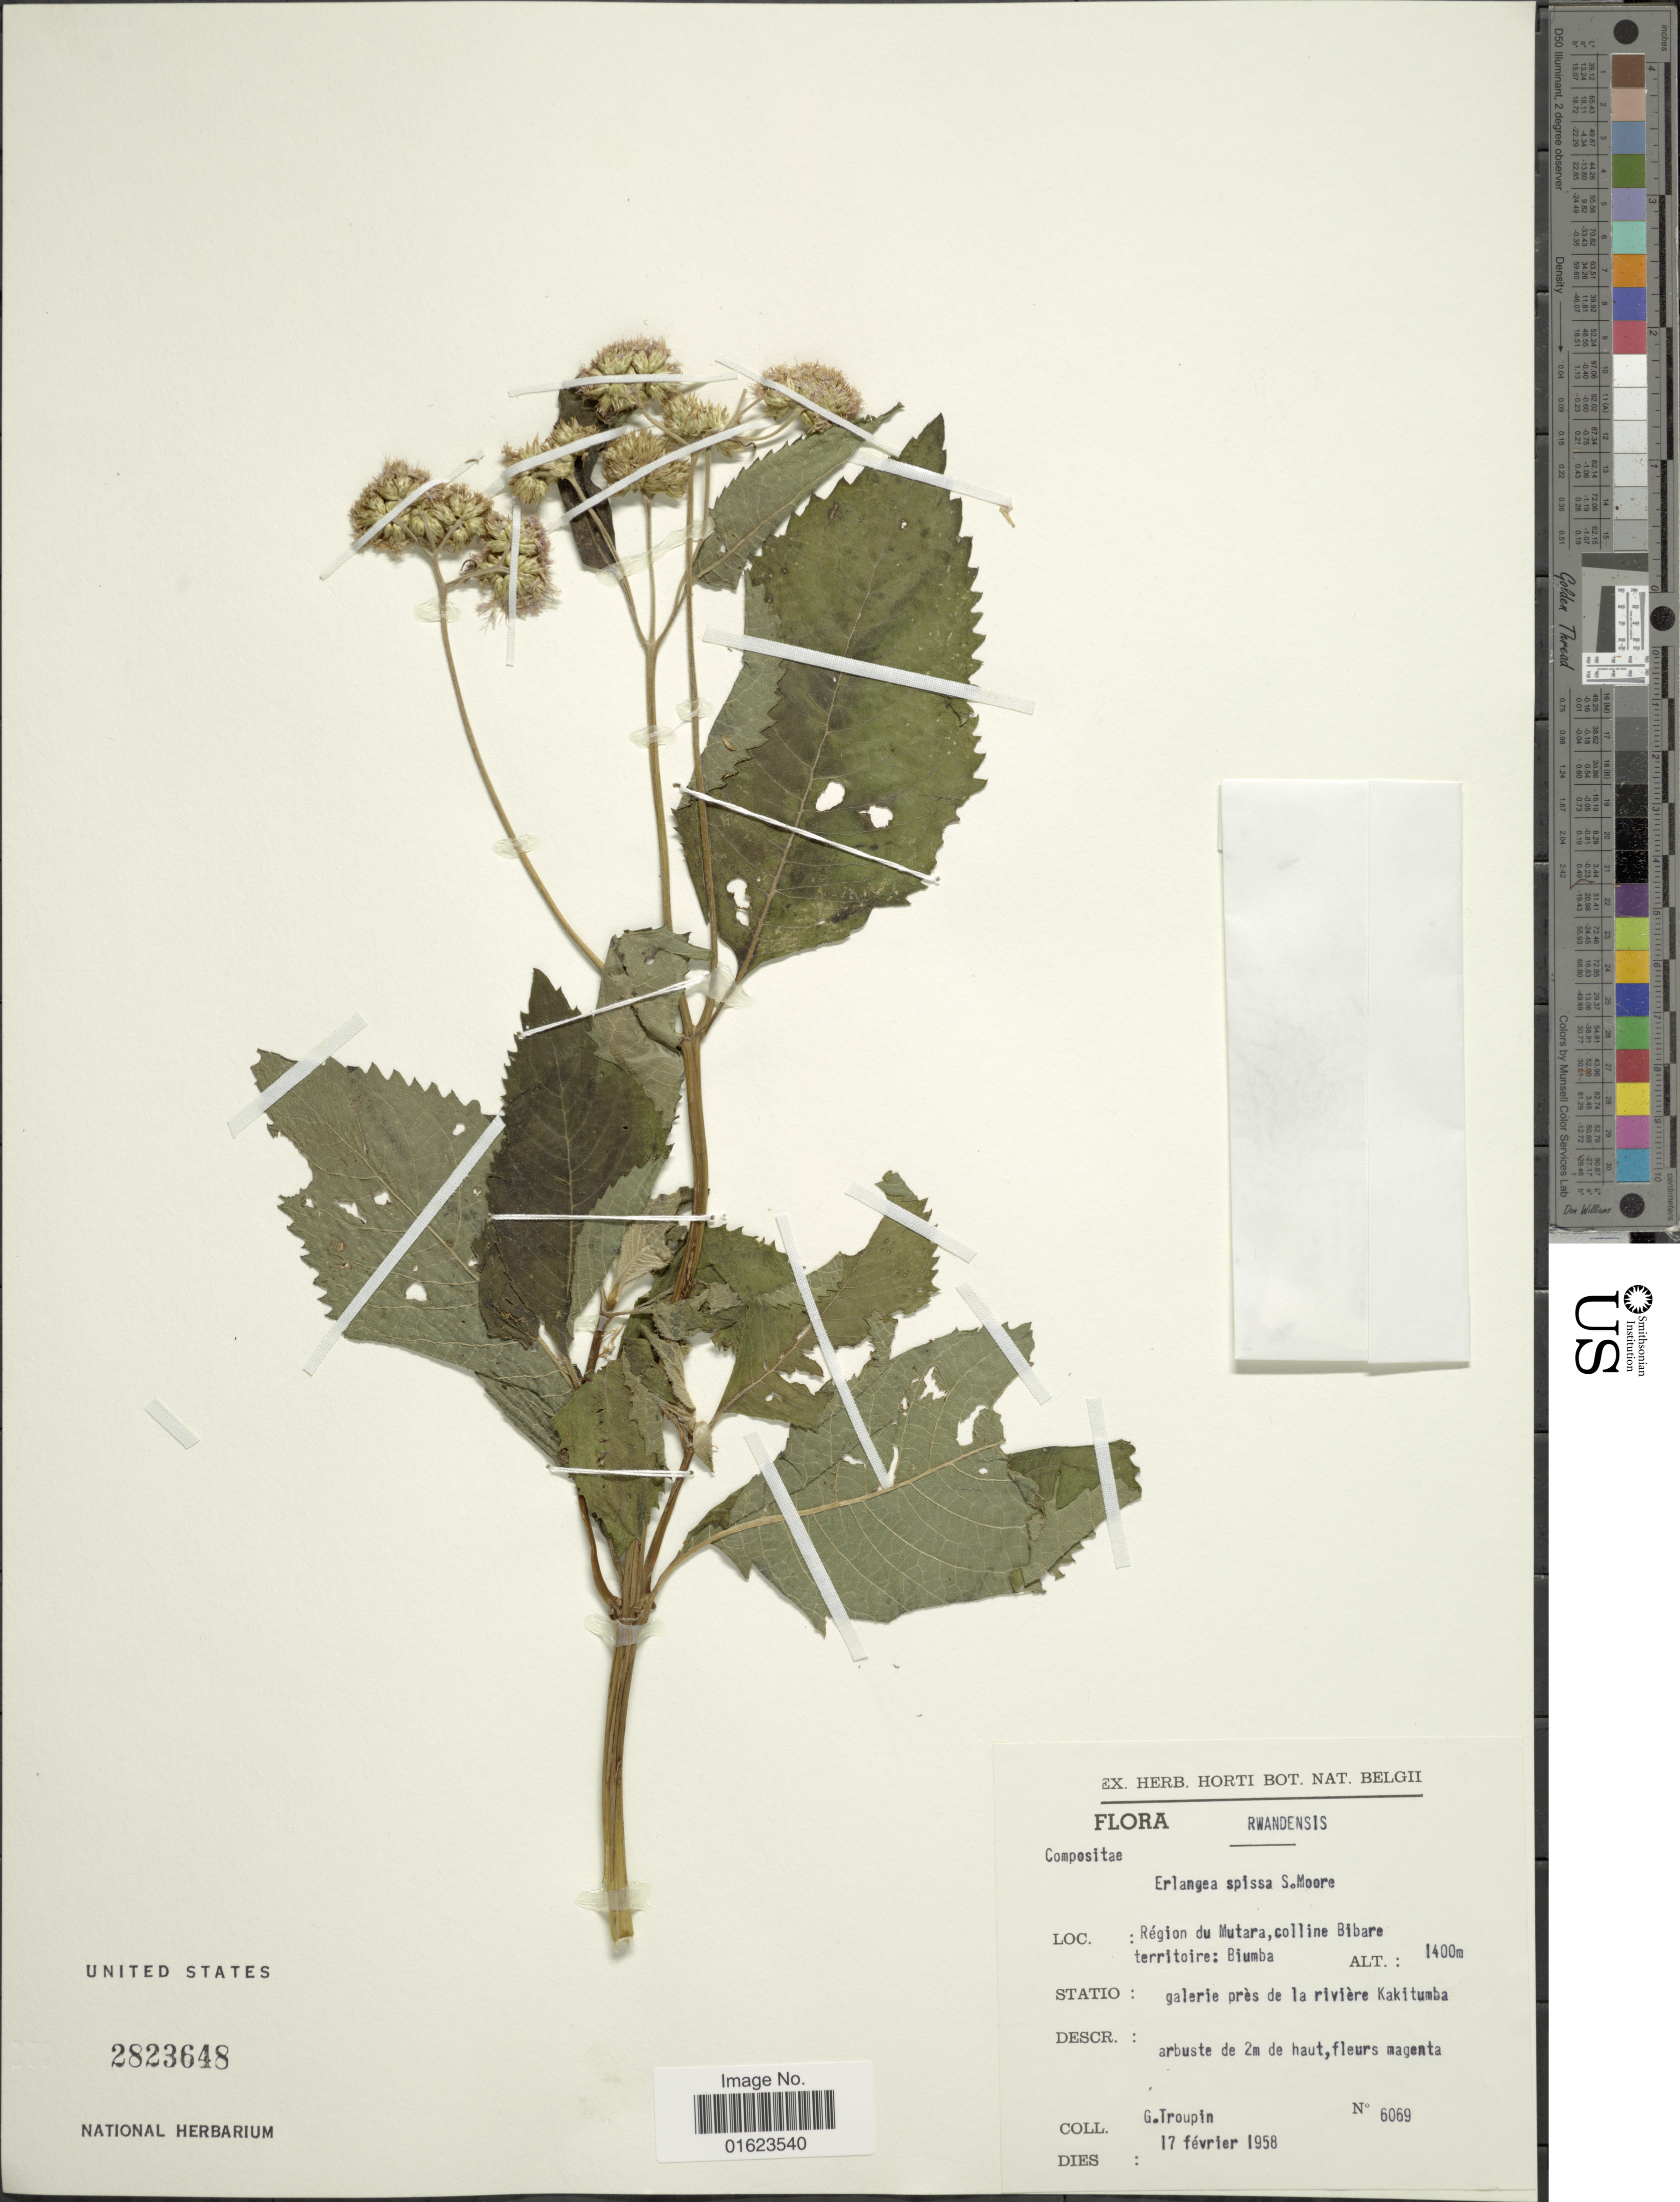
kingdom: Plantae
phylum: Tracheophyta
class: Magnoliopsida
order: Asterales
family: Asteraceae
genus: Bothriocline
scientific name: Bothriocline longipes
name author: (Oliv. & Hiern) N.E. Br.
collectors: G. Troupin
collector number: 6069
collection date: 1958-02-17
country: Rwanda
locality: Rwandensis, region du Mutara, colline Bibare territoire: Biumba. galerie pres de la riviere Kakitumba.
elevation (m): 1400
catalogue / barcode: US 2823648